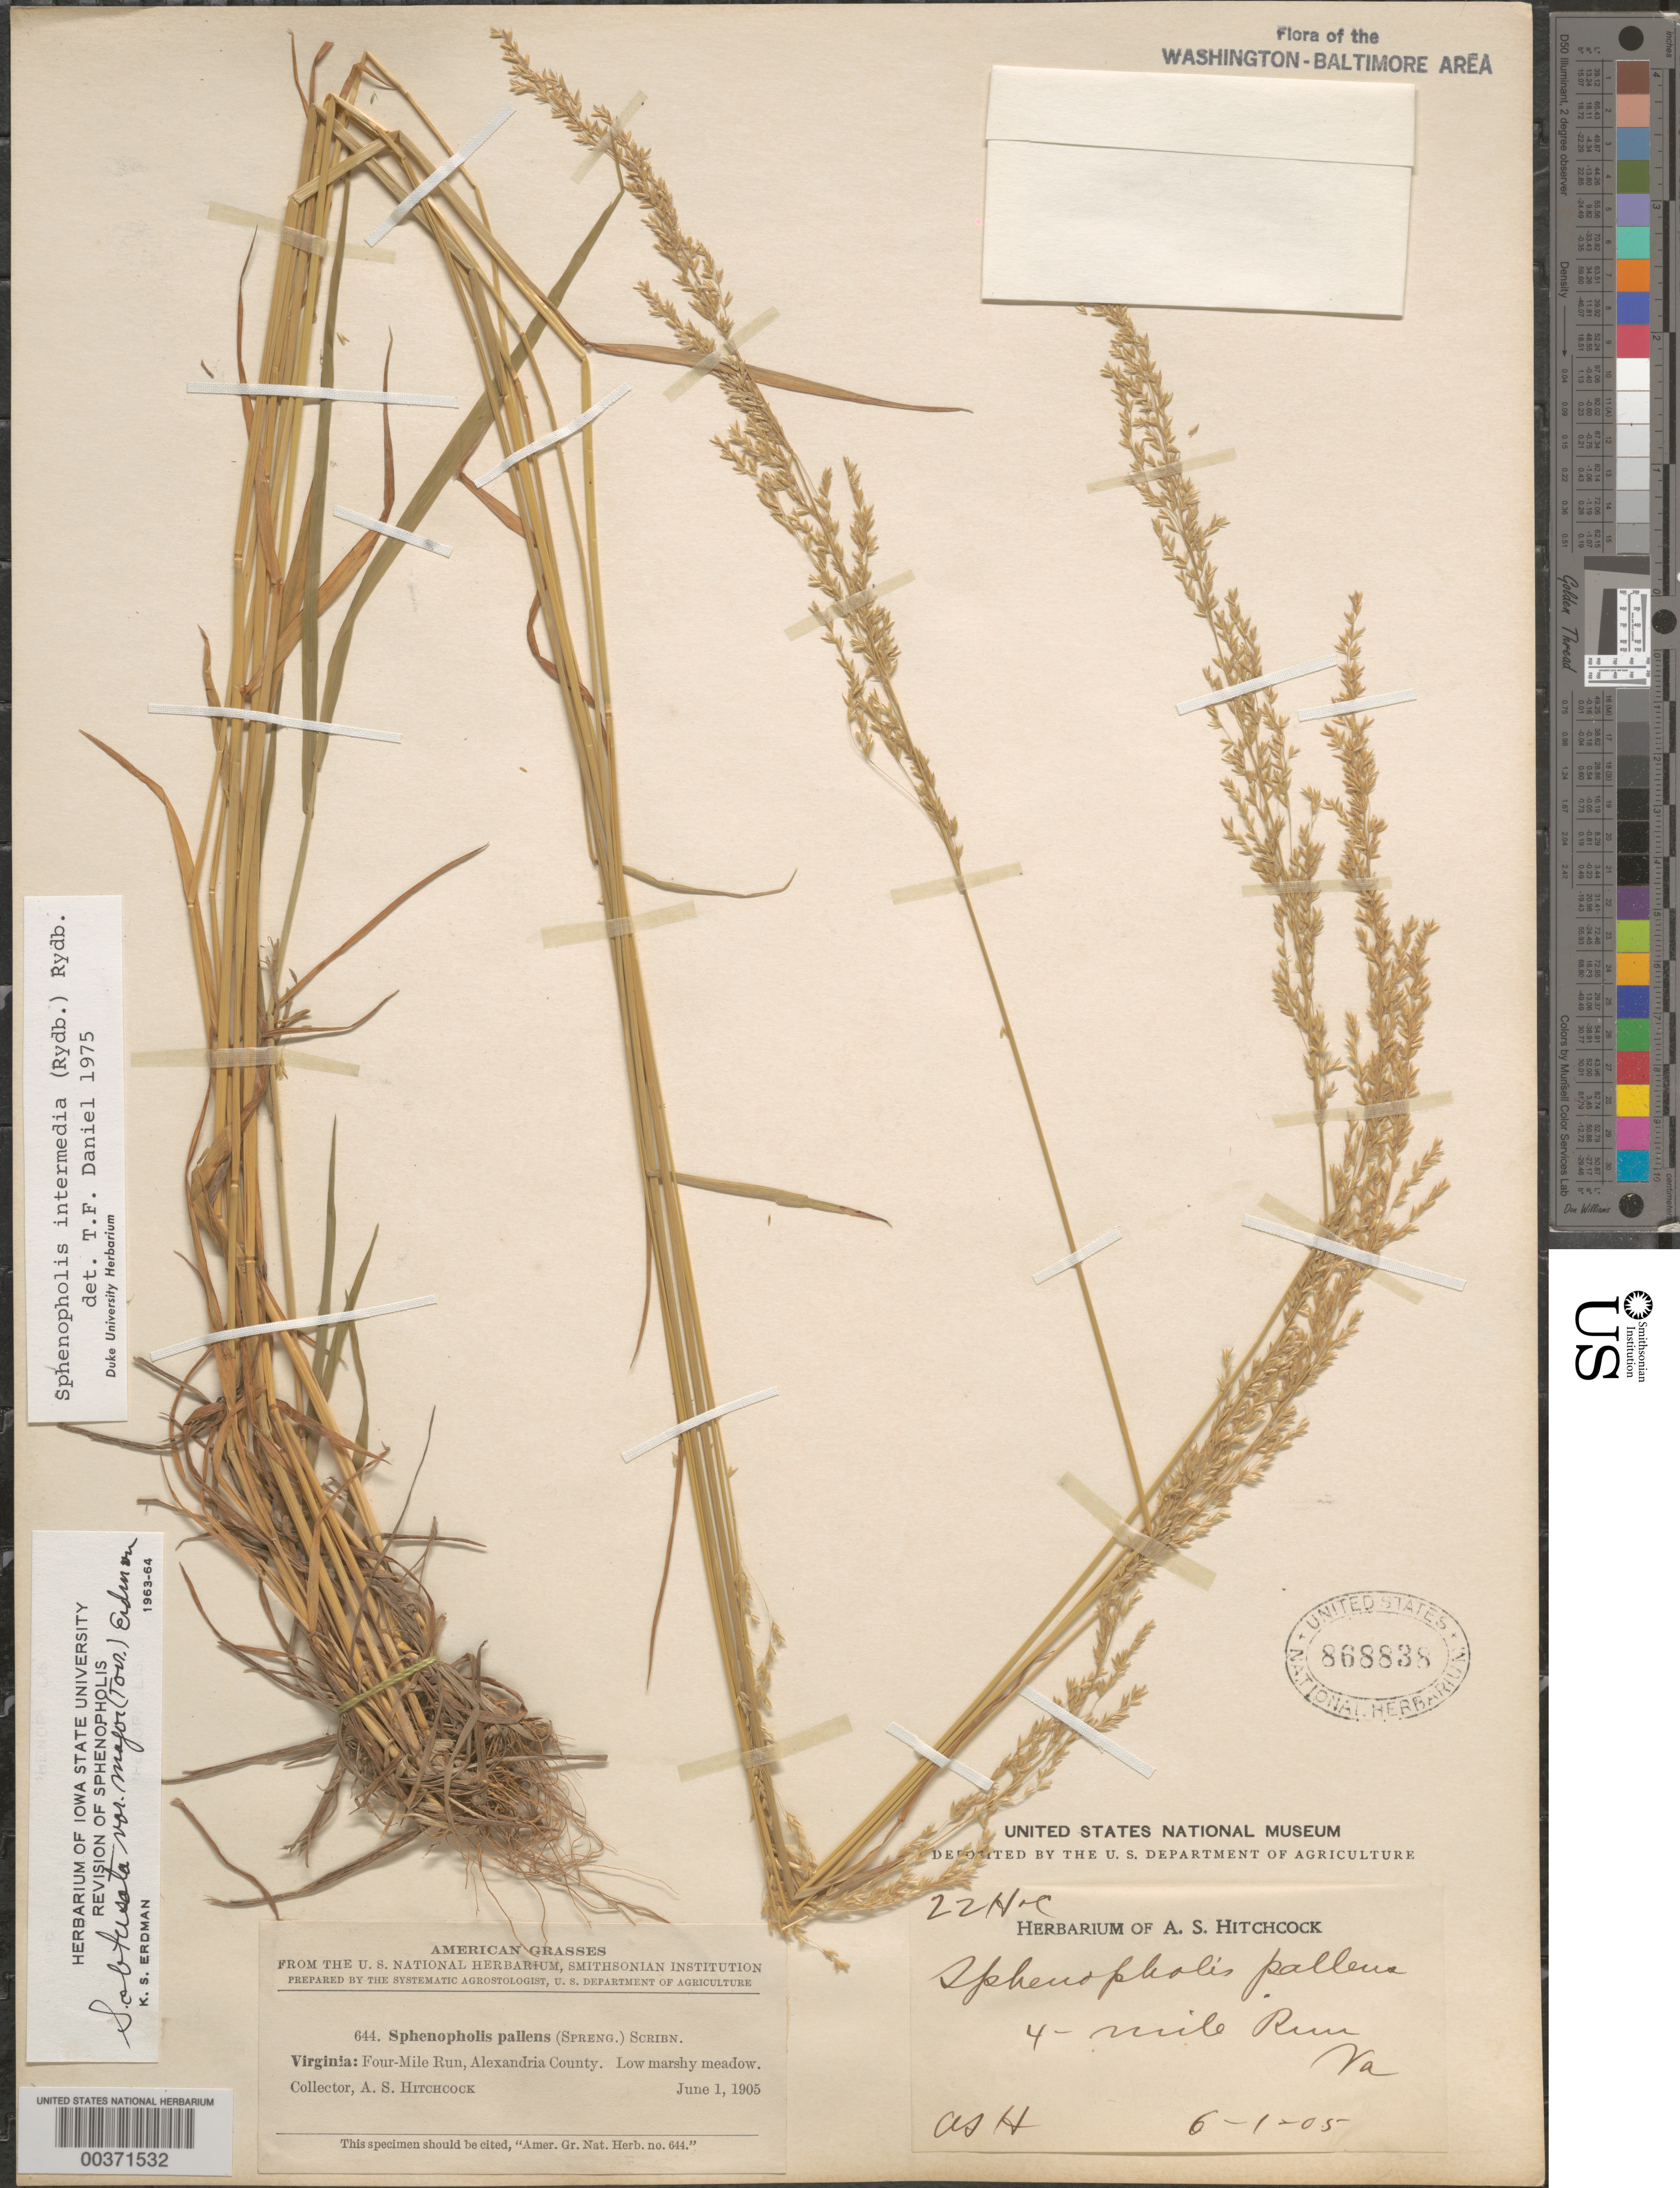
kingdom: Plantae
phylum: Tracheophyta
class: Liliopsida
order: Poales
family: Poaceae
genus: Sphenopholis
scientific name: Sphenopholis intermedia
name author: (Rydb.) Rydb.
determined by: Daniel, Thomas F.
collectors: A. S. Hitchcock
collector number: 22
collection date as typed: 01 Jun 1905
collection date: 1905-06-01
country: United States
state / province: Virginia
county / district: Arlington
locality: Four Mile Run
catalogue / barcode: US 868838